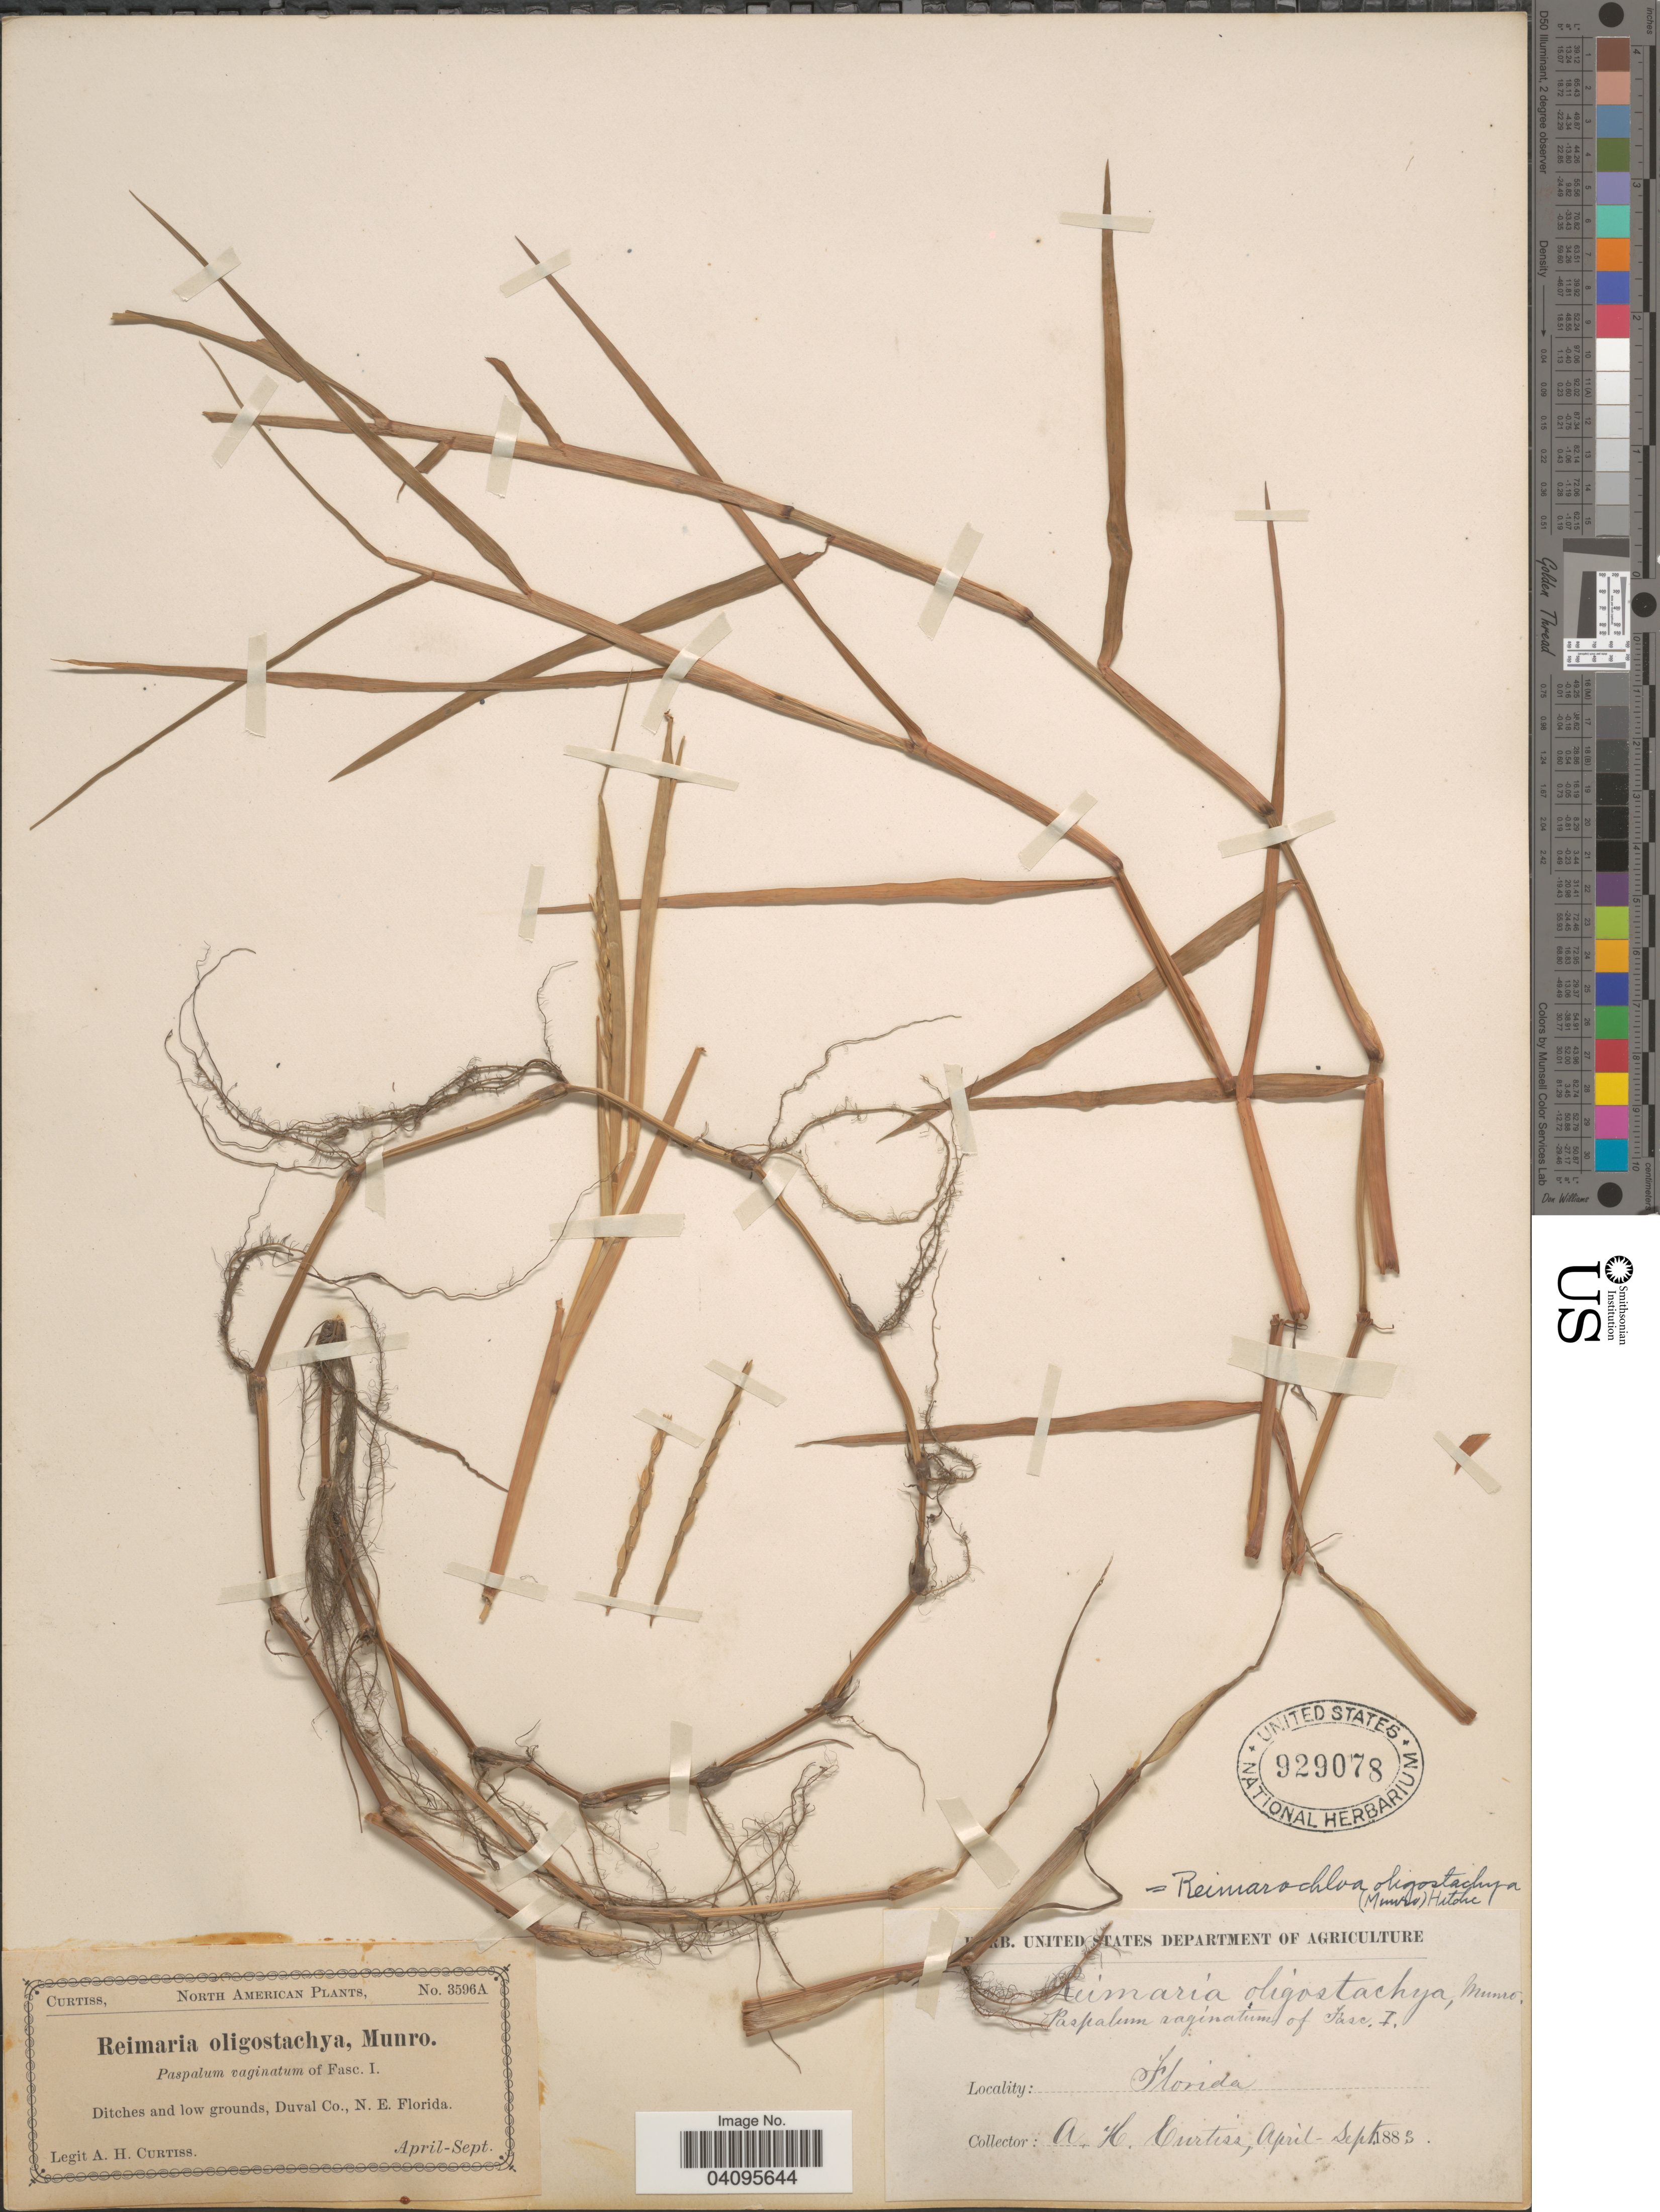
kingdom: Plantae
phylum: Tracheophyta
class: Liliopsida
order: Poales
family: Poaceae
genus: Paspalum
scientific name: Paspalum eglume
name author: Morrone & Zuloaga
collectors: A. H. Curtiss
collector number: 3596A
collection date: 1883-04/1883-09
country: United States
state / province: Florida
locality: Duval Co., N. E. Florida.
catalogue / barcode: US 929078